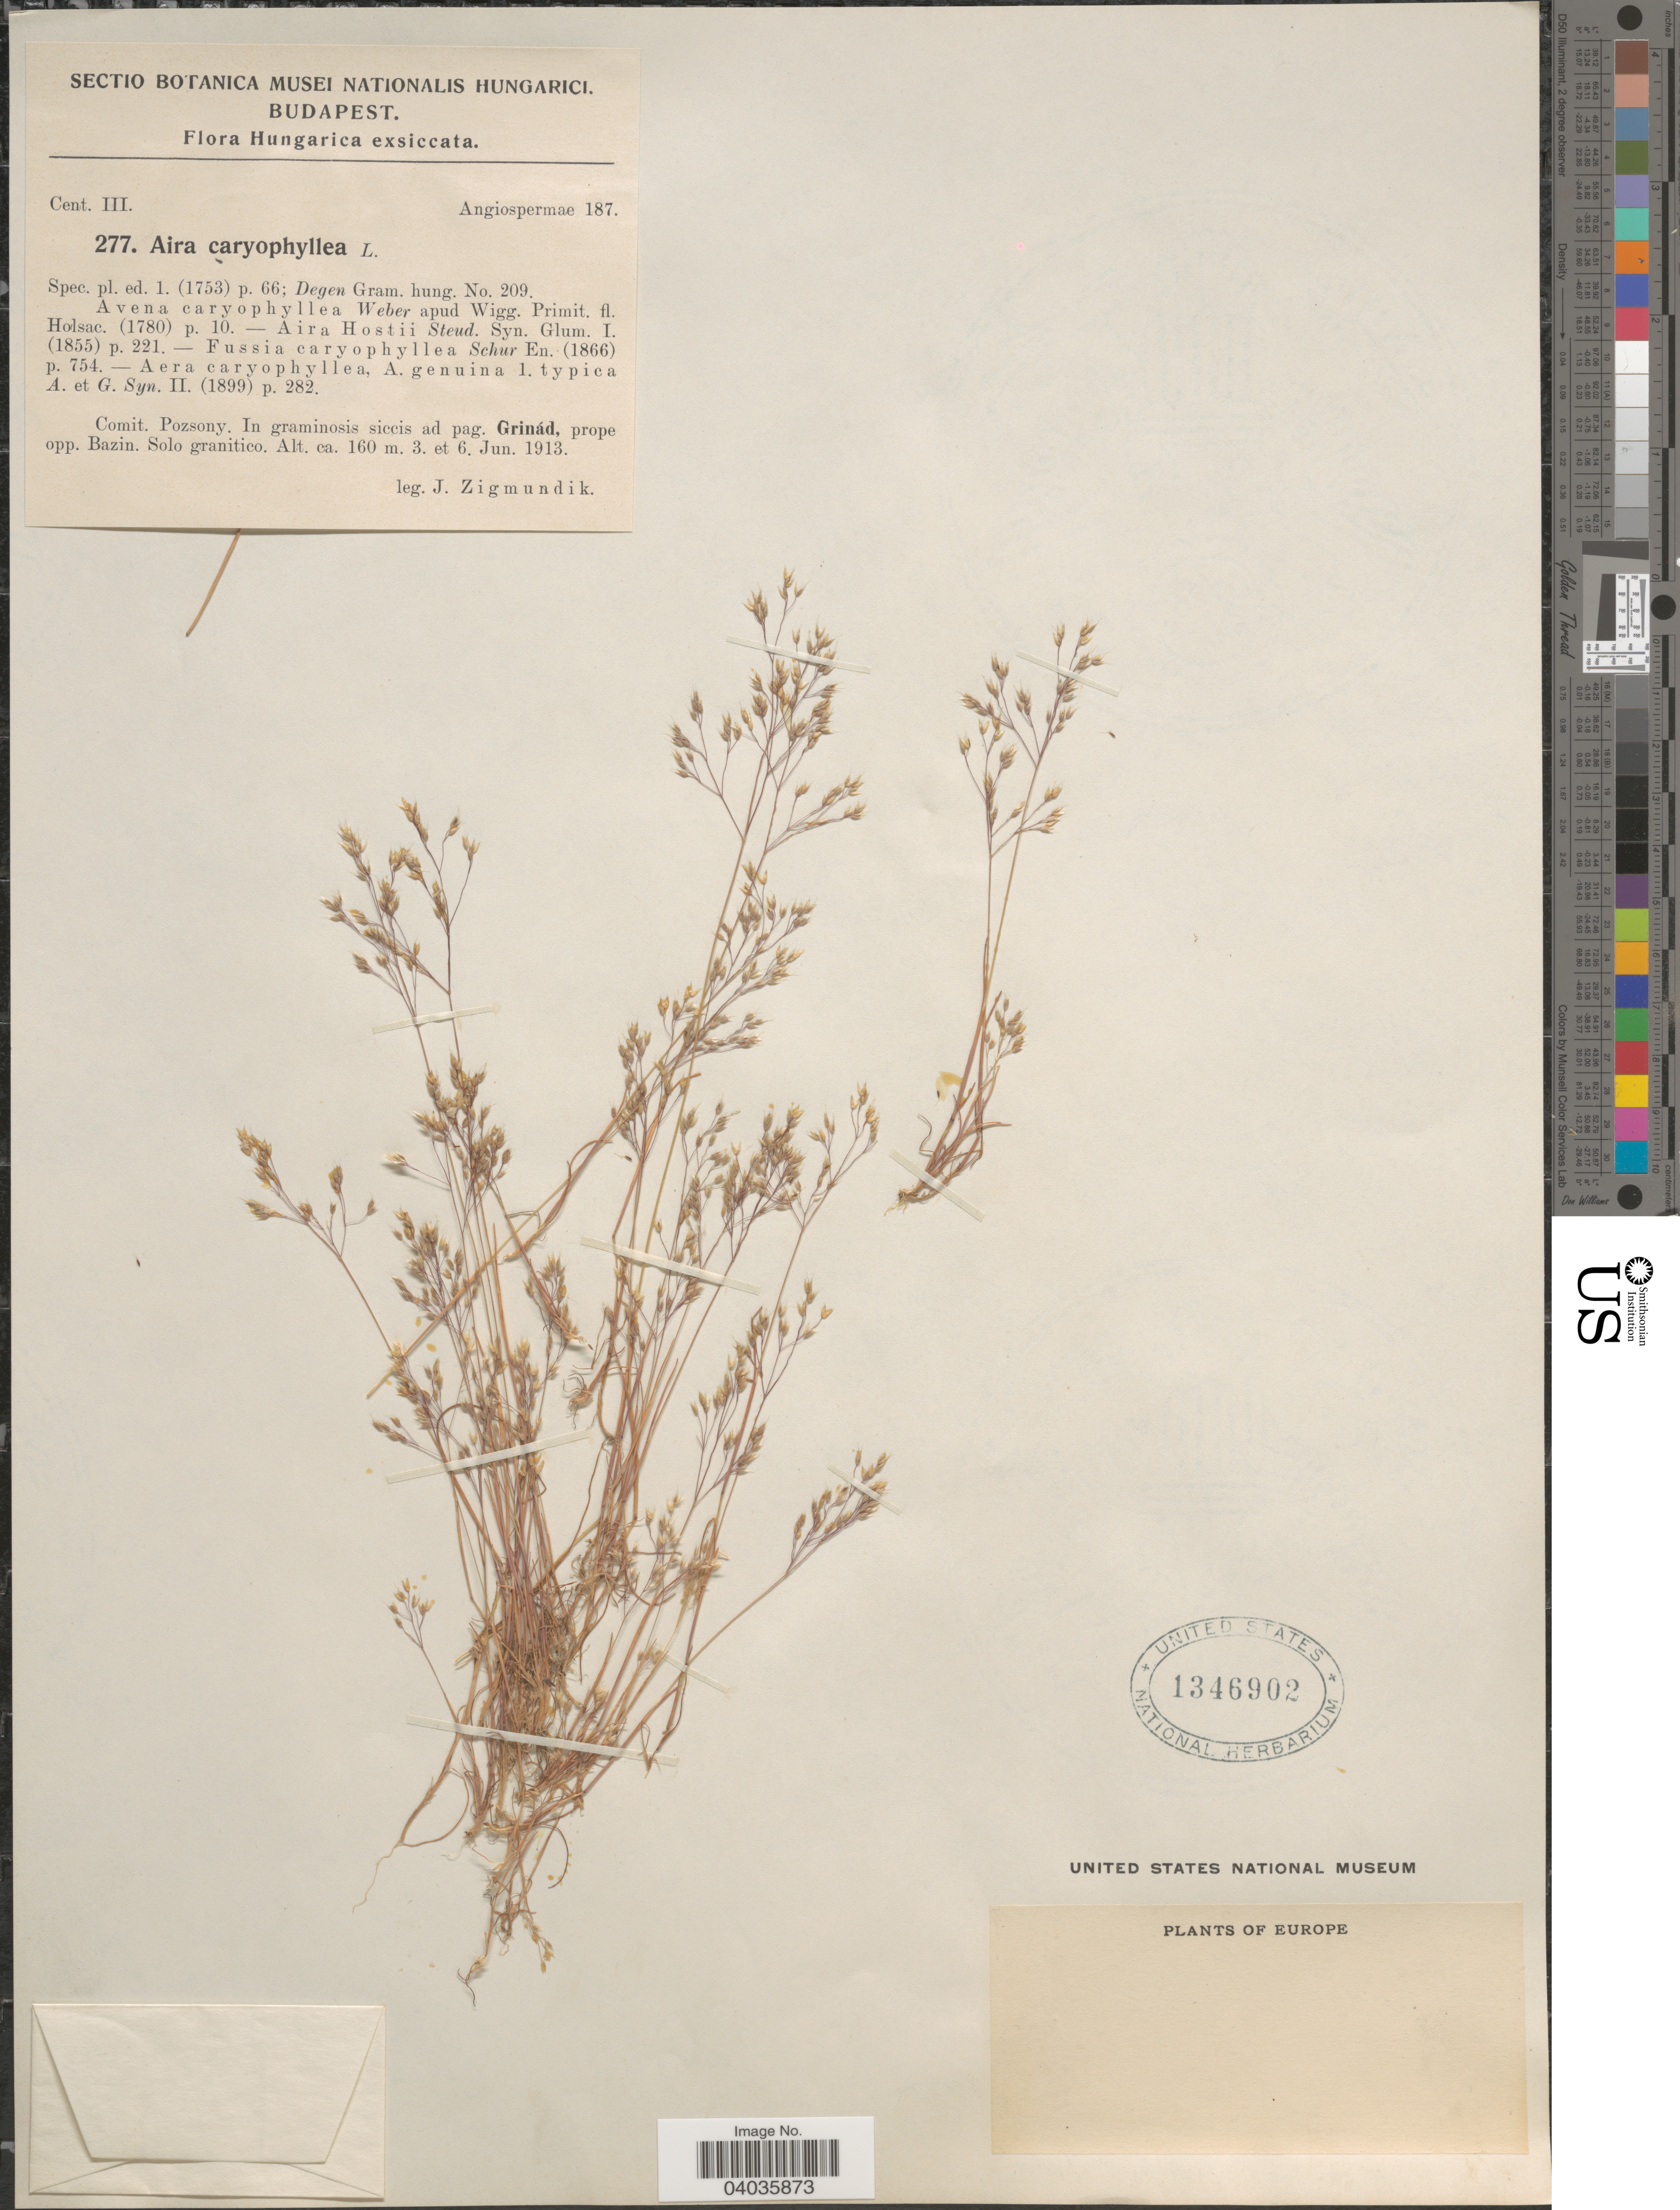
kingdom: Plantae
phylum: Tracheophyta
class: Liliopsida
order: Poales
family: Poaceae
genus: Aira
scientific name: Aira caryophyllea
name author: L.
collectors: J. Zigmundik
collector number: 277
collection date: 1913-06-03/1913-06-06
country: Hungary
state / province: Budapest, Capital District of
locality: Hungarica. Comit. Pozsony. In graminosis siccis ad pag. Grinád, prope opp. Bazin.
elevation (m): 160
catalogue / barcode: US 1346902